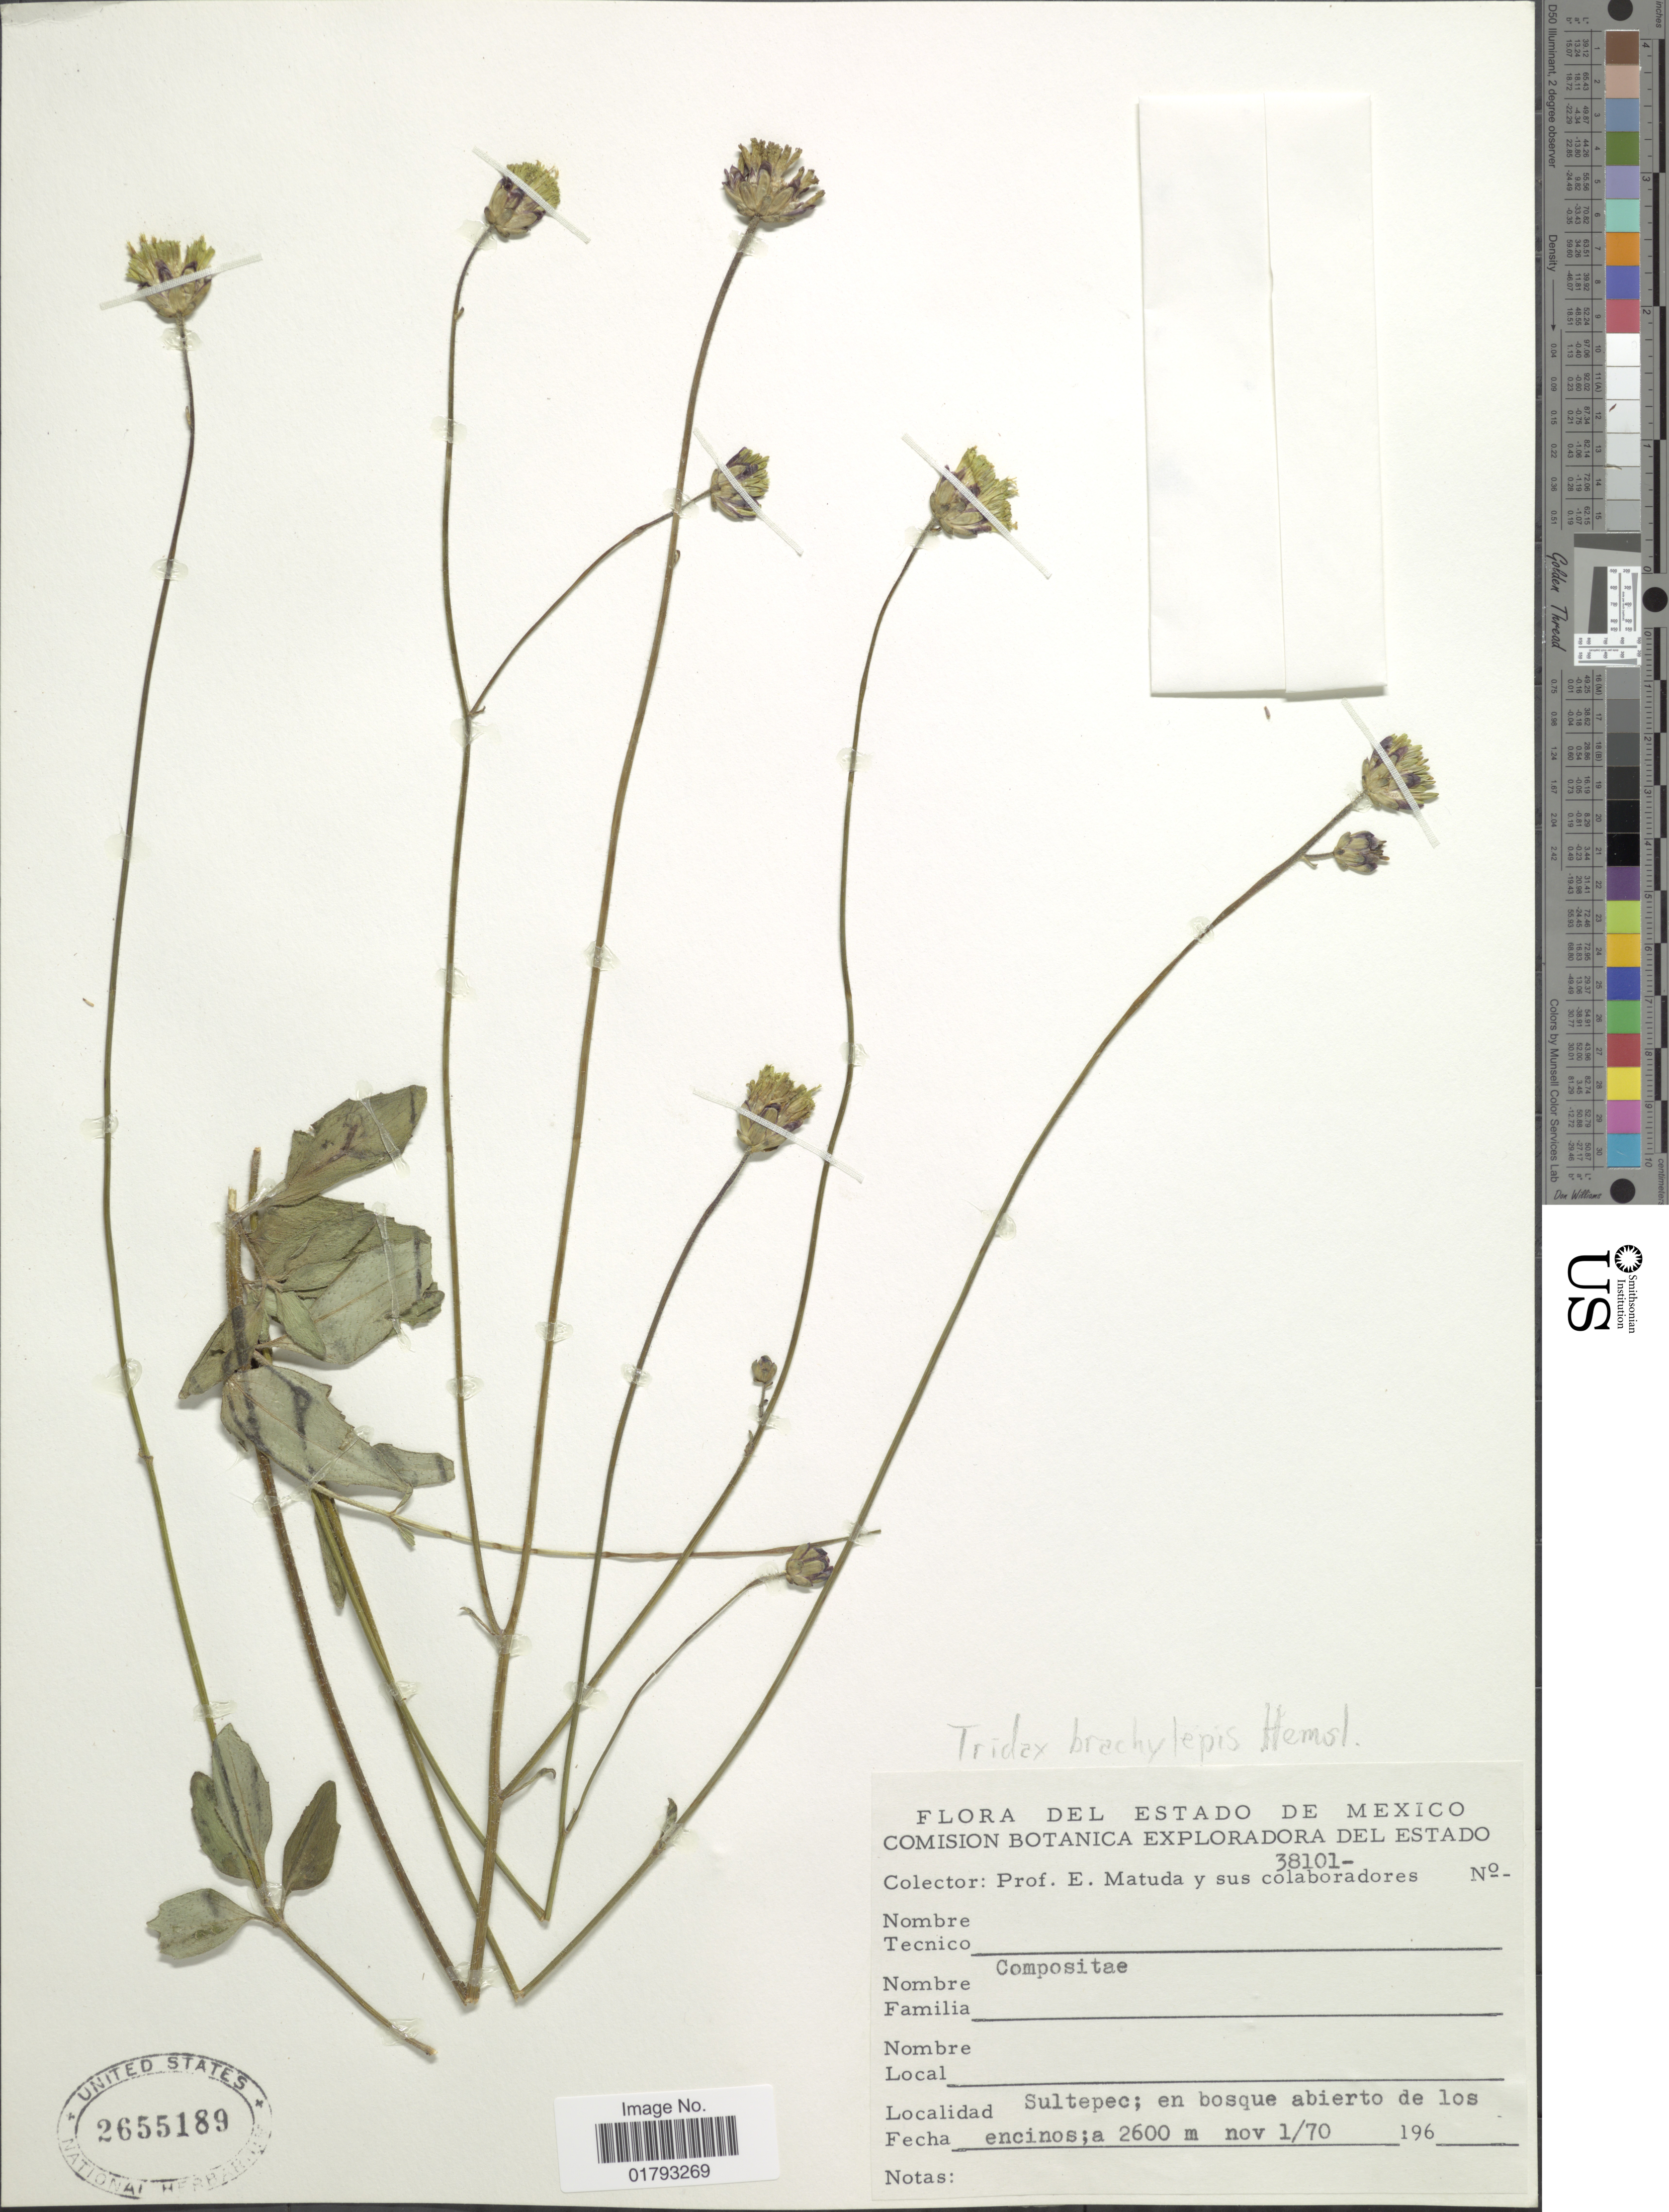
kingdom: Plantae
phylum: Tracheophyta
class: Magnoliopsida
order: Asterales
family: Asteraceae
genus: Tridax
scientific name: Tridax brachylepis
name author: Hemsl.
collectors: E. Matuda & et al.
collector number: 38101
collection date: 1970-11-01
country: Mexico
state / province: México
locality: Estado de Mexico. Sultepec.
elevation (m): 2600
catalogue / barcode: US 2655189